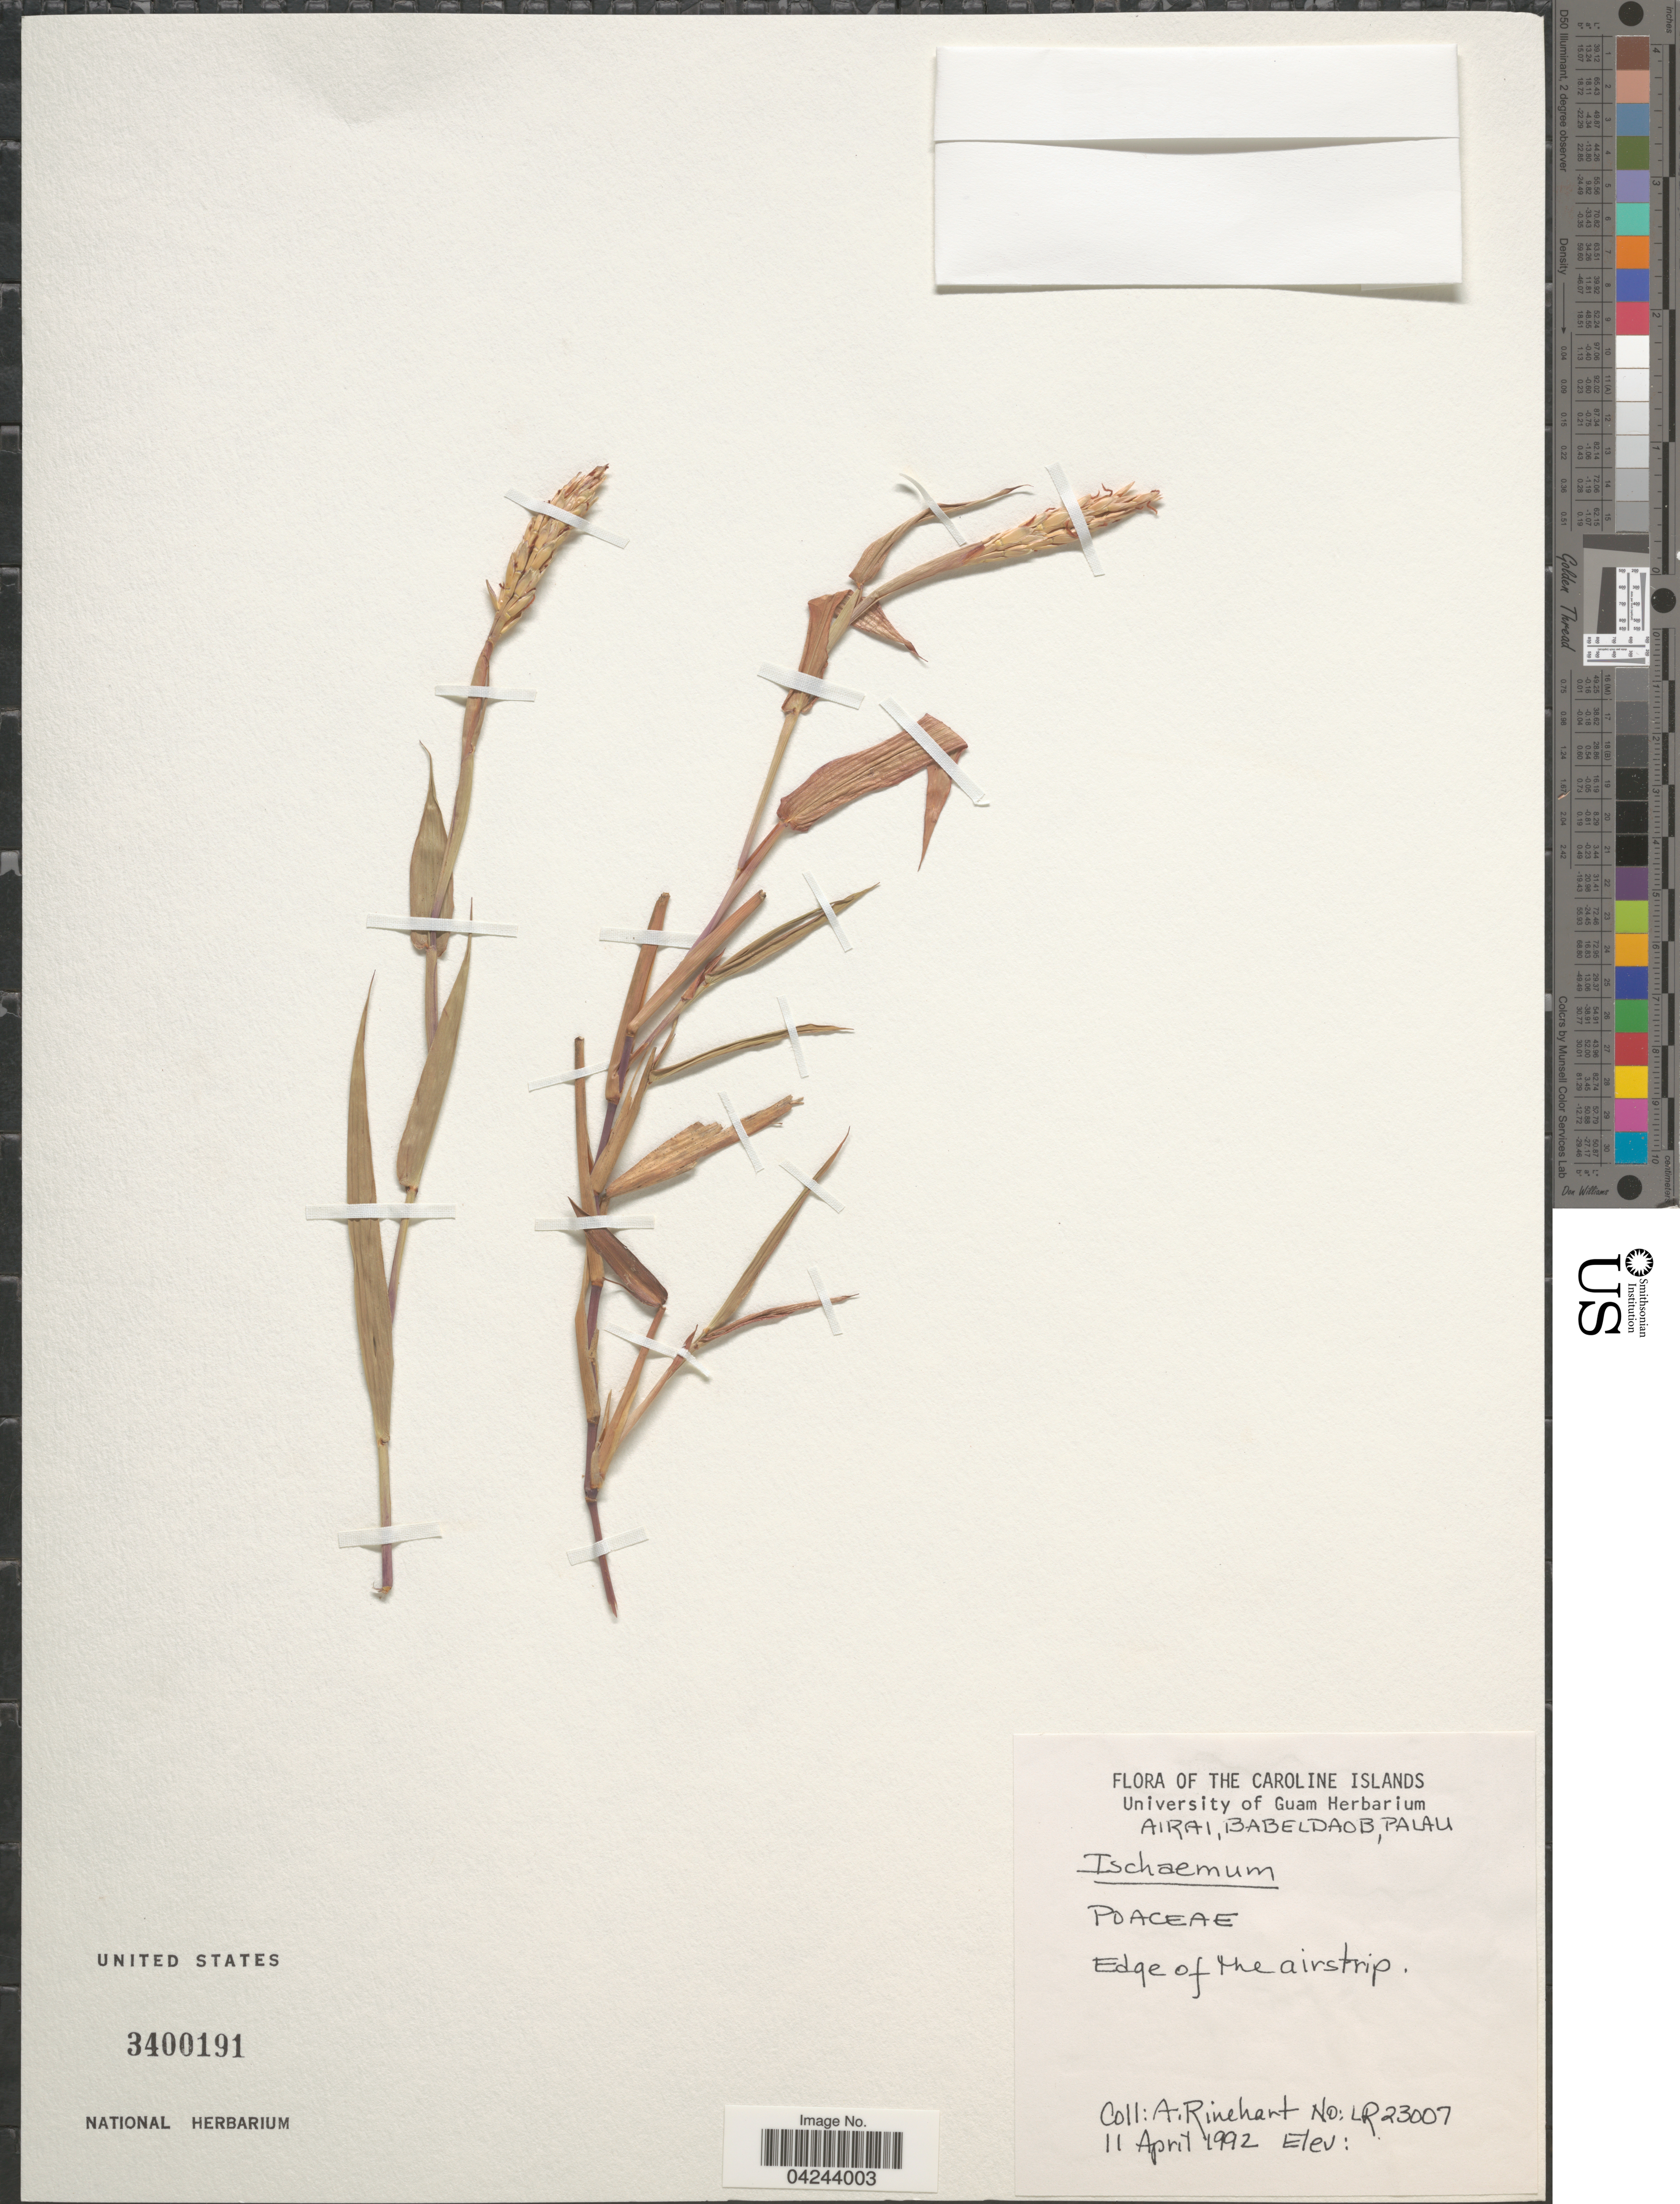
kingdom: Plantae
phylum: Tracheophyta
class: Liliopsida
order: Poales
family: Poaceae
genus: Ischaemum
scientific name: Ischaemum sp.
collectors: A. Rinehart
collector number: LR23007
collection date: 1992-04-11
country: Palau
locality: The Caroline Islands. Airai, Babeldaob, Palau. Edge of the airstrip.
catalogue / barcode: US 3400191